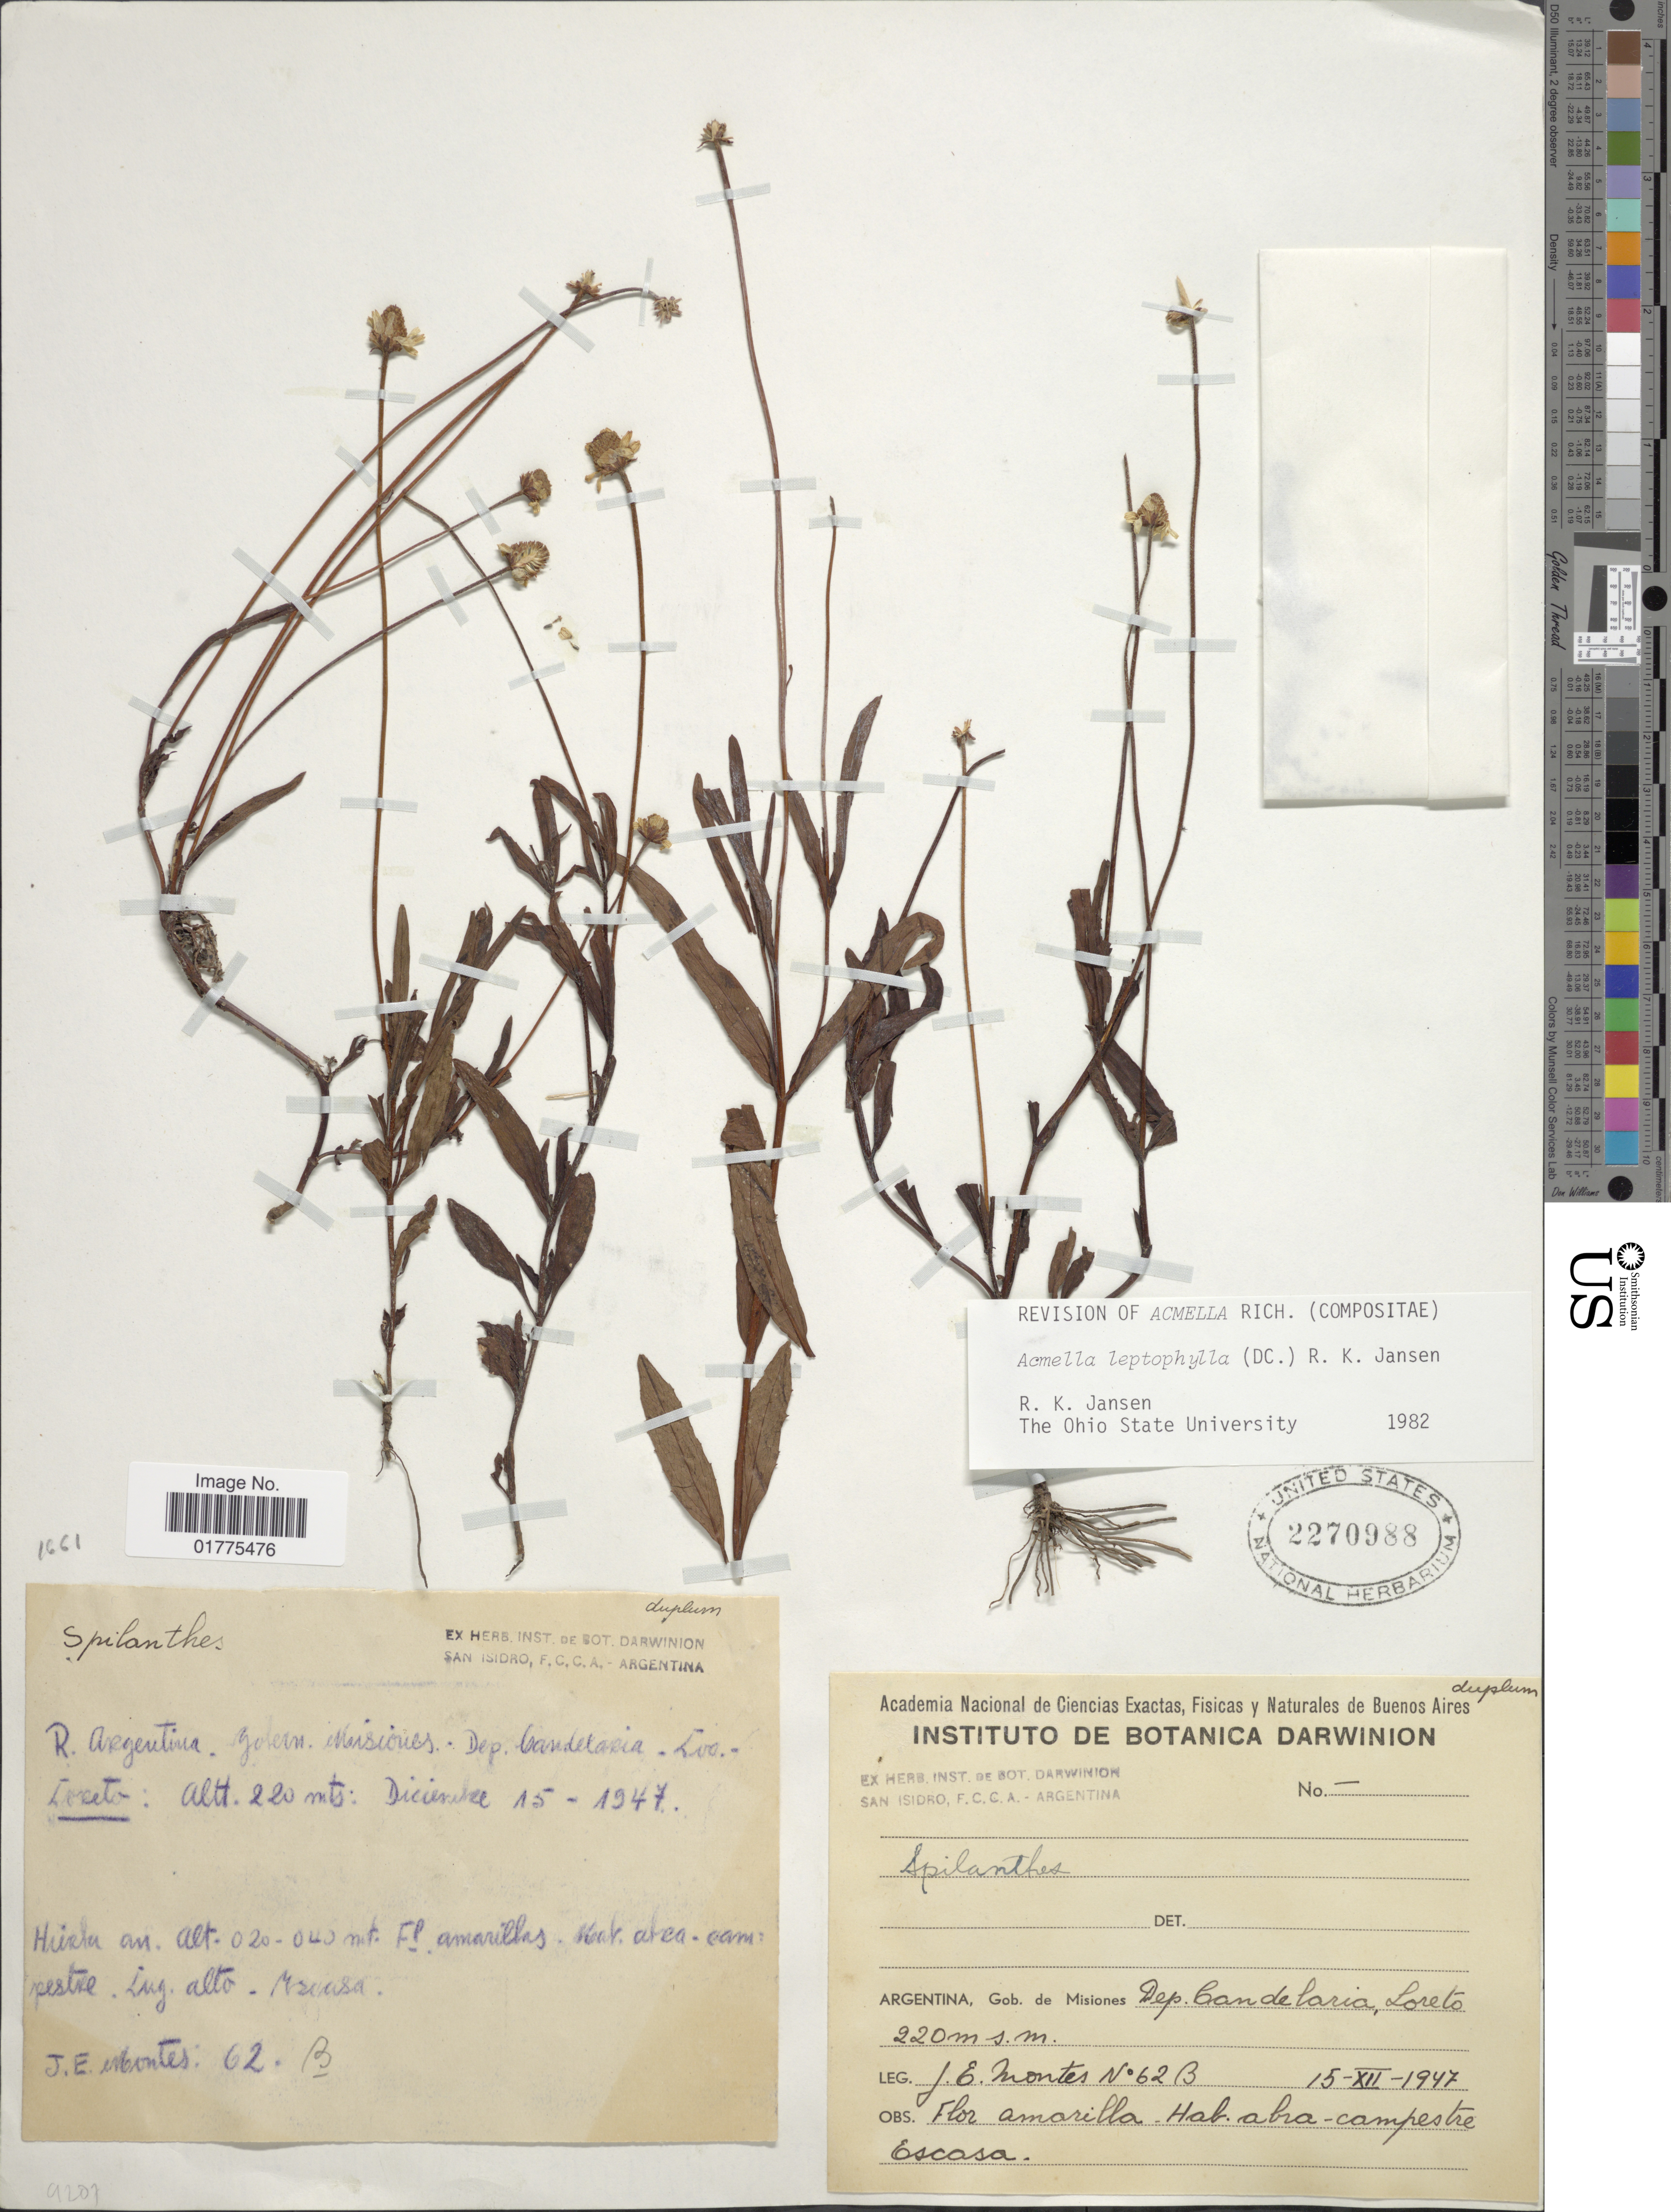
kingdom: Plantae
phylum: Tracheophyta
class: Magnoliopsida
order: Asterales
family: Asteraceae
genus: Acmella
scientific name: Acmella leptophylla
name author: (DC.) R.K. Jansen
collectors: J. E. Montes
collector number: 62B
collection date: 1947-12-15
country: Argentina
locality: Gob. de Misiones Dep. Candelaria, Loreto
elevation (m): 220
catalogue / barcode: US 227098